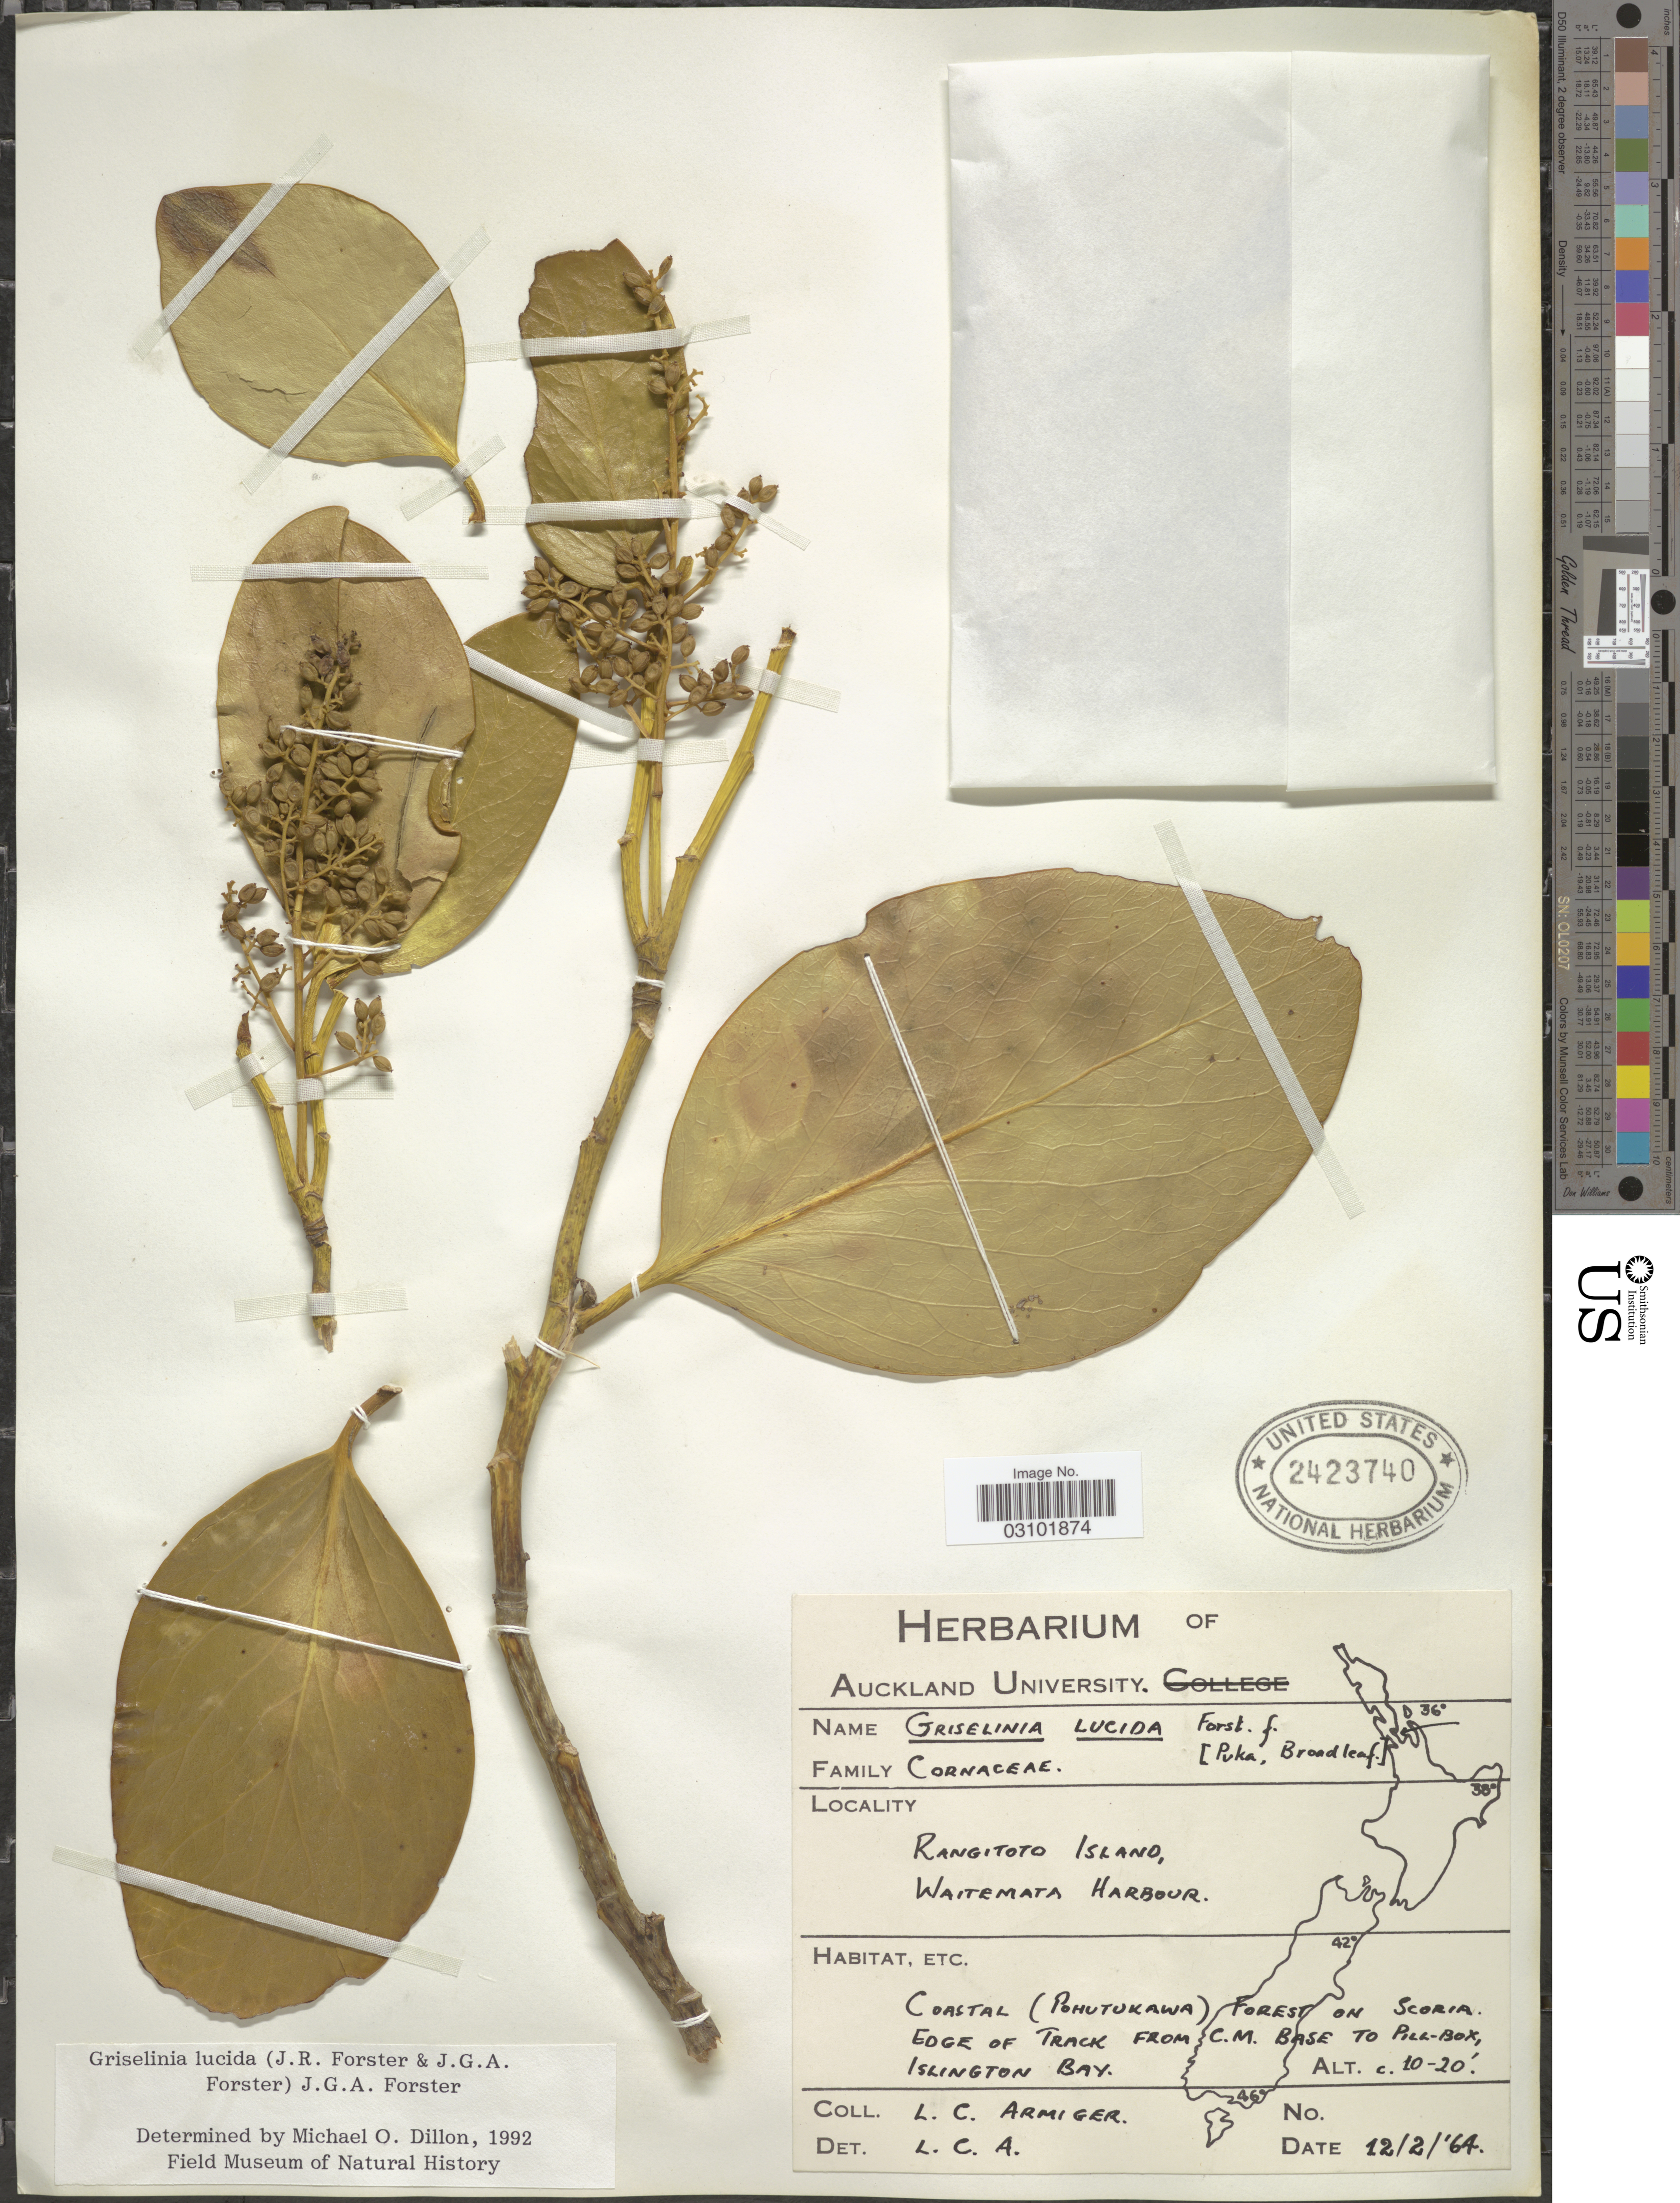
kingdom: Plantae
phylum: Tracheophyta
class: Magnoliopsida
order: Apiales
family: Griseliniaceae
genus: Griselinia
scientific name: Griselinia lucida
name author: (J.R. Forst. & G. Forst.) G. Forst.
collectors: L. Armiger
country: New Zealand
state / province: Auckland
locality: Rangitoto Island, Waitemata Harbour. Coastal (Pohutukawa) Forest on Scoria. Edge of Track from C.M. Base to Pill-Box, Islington Bay.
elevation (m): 3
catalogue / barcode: US 2423740